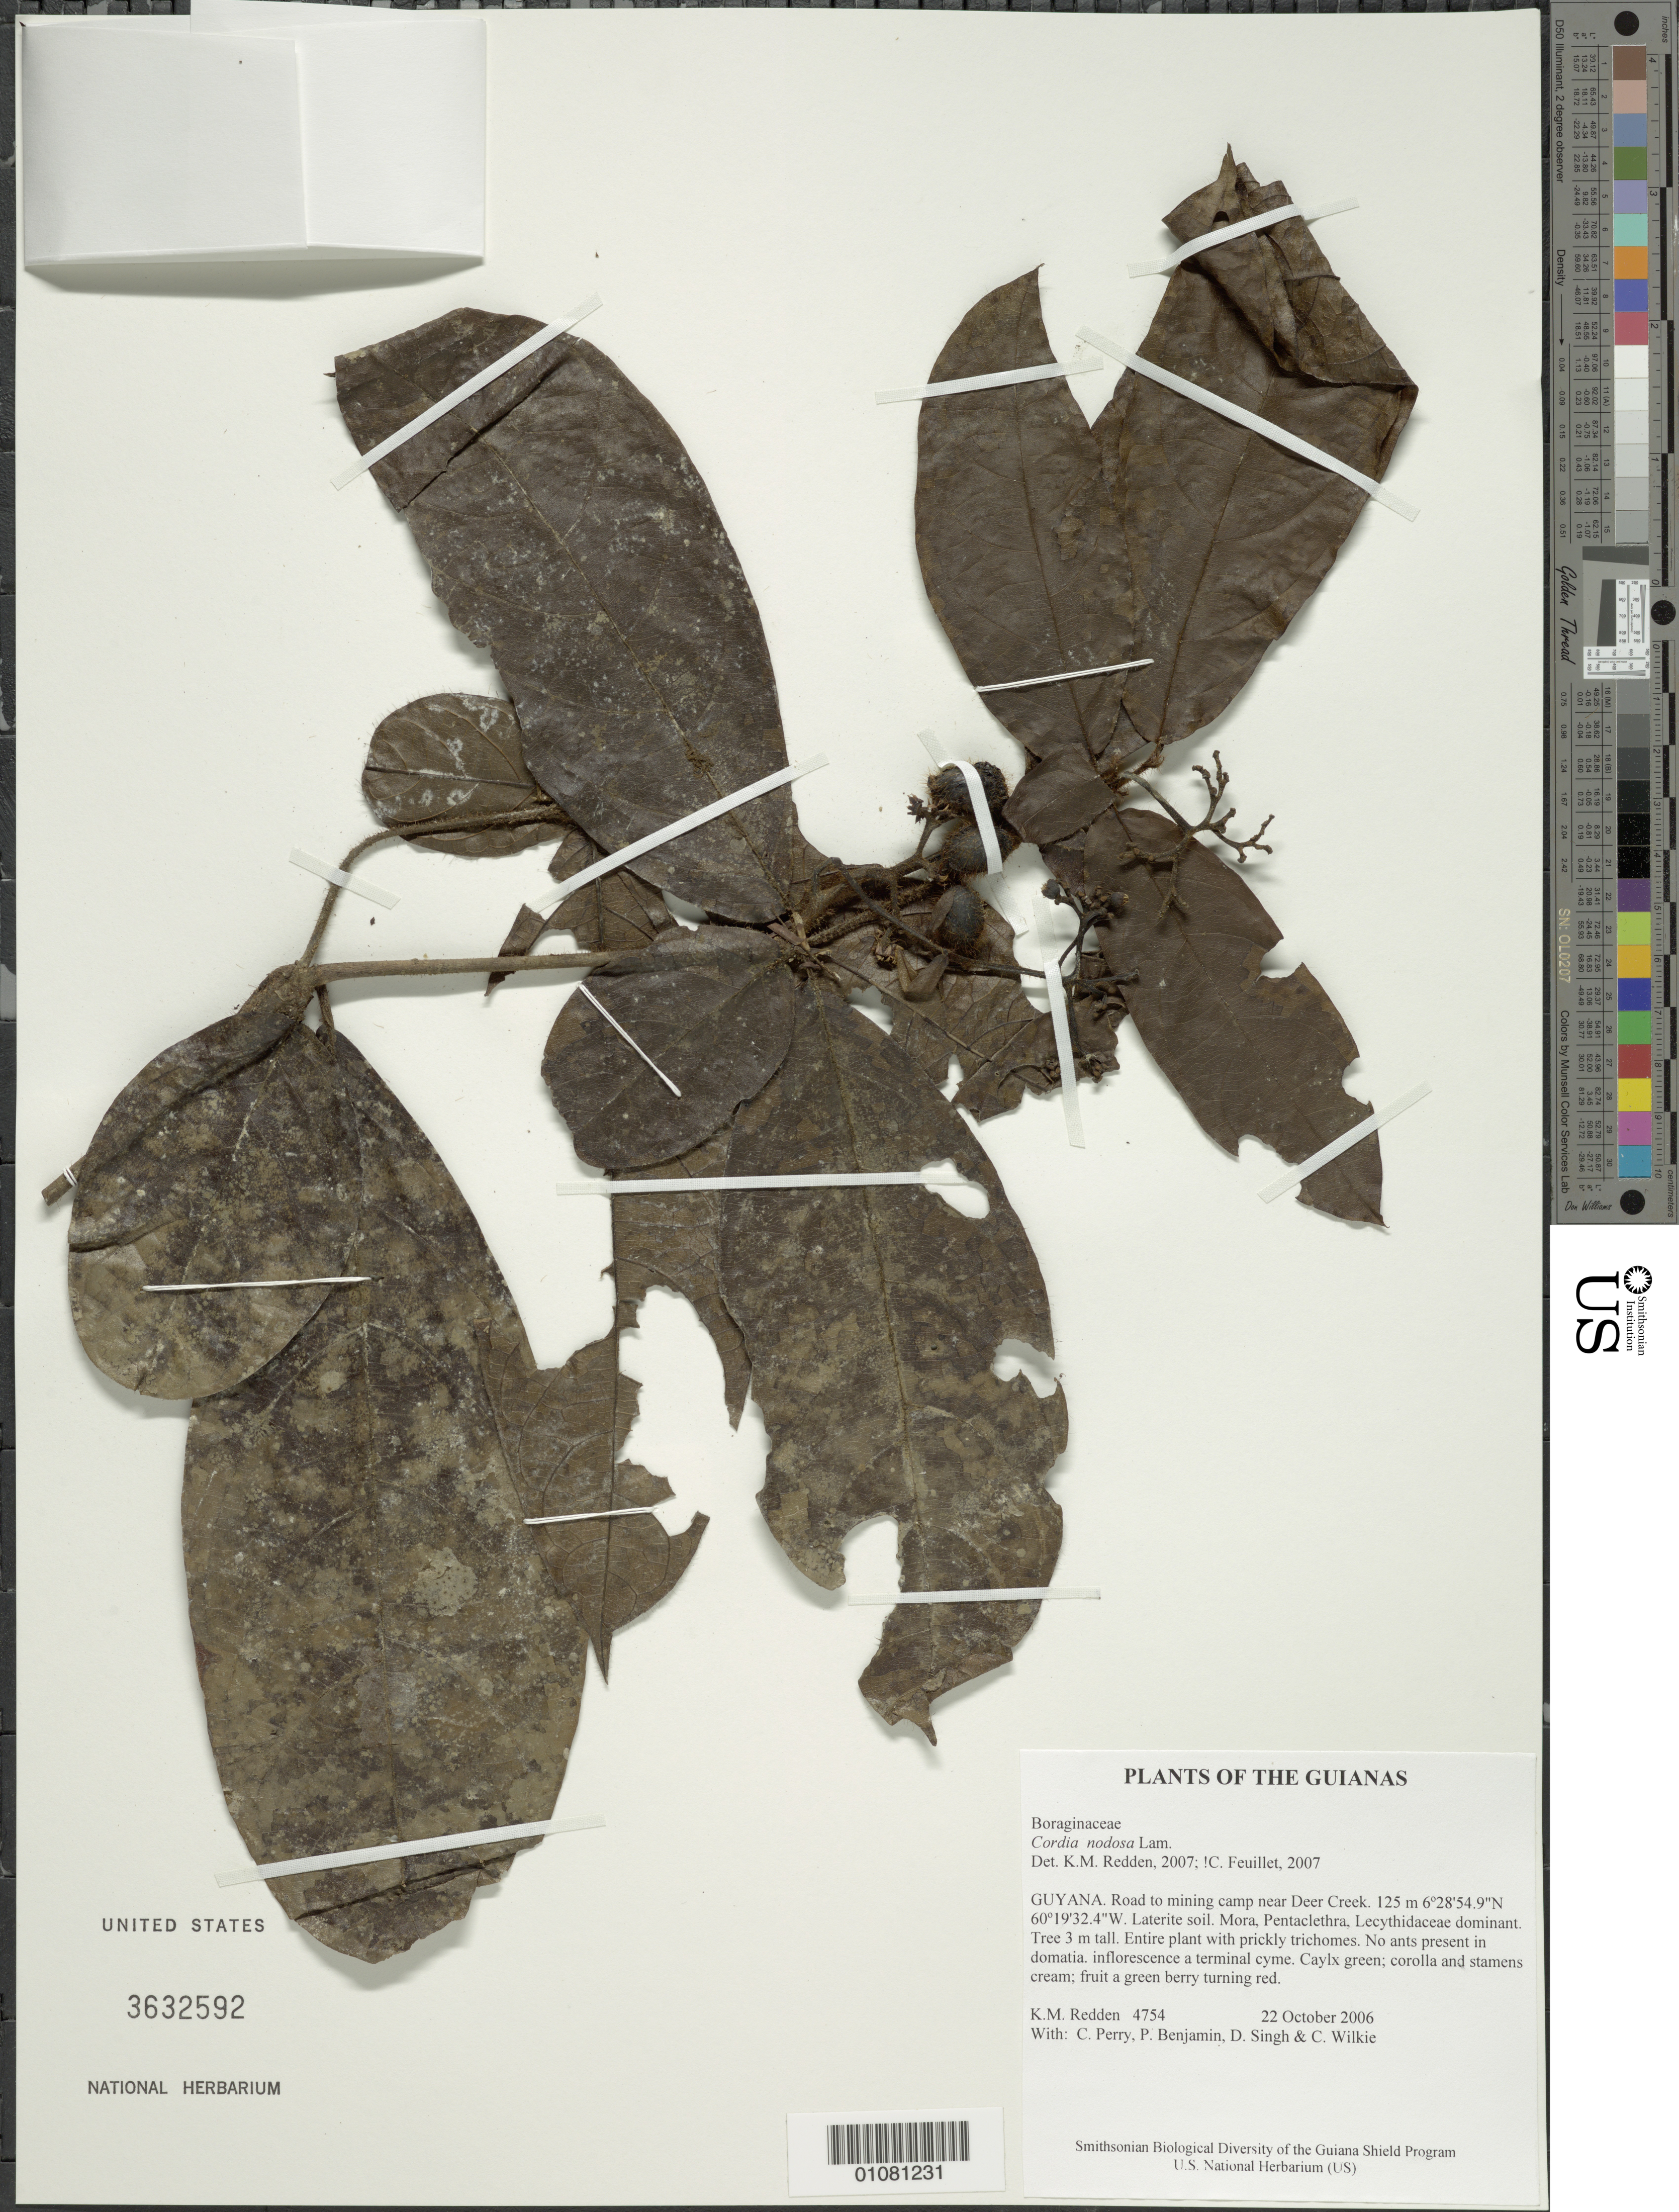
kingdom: Plantae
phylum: Tracheophyta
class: Magnoliopsida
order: Boraginales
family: Cordiaceae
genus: Cordia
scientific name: Cordia nodosa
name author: Lam.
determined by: Feuillet, C.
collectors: K. M. Redden, C. Perry, P. Benjamin, D. Singh & C. Wilkie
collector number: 4754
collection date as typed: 22 October 2006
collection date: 2006-10-22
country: Guyana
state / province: Cuyuni-Mazaruni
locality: Road to mining camp near Deer Creek.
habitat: Laterite soil. Mora, Pentaclethra, Lecythidaceae dominant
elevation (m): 125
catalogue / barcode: US 3632592